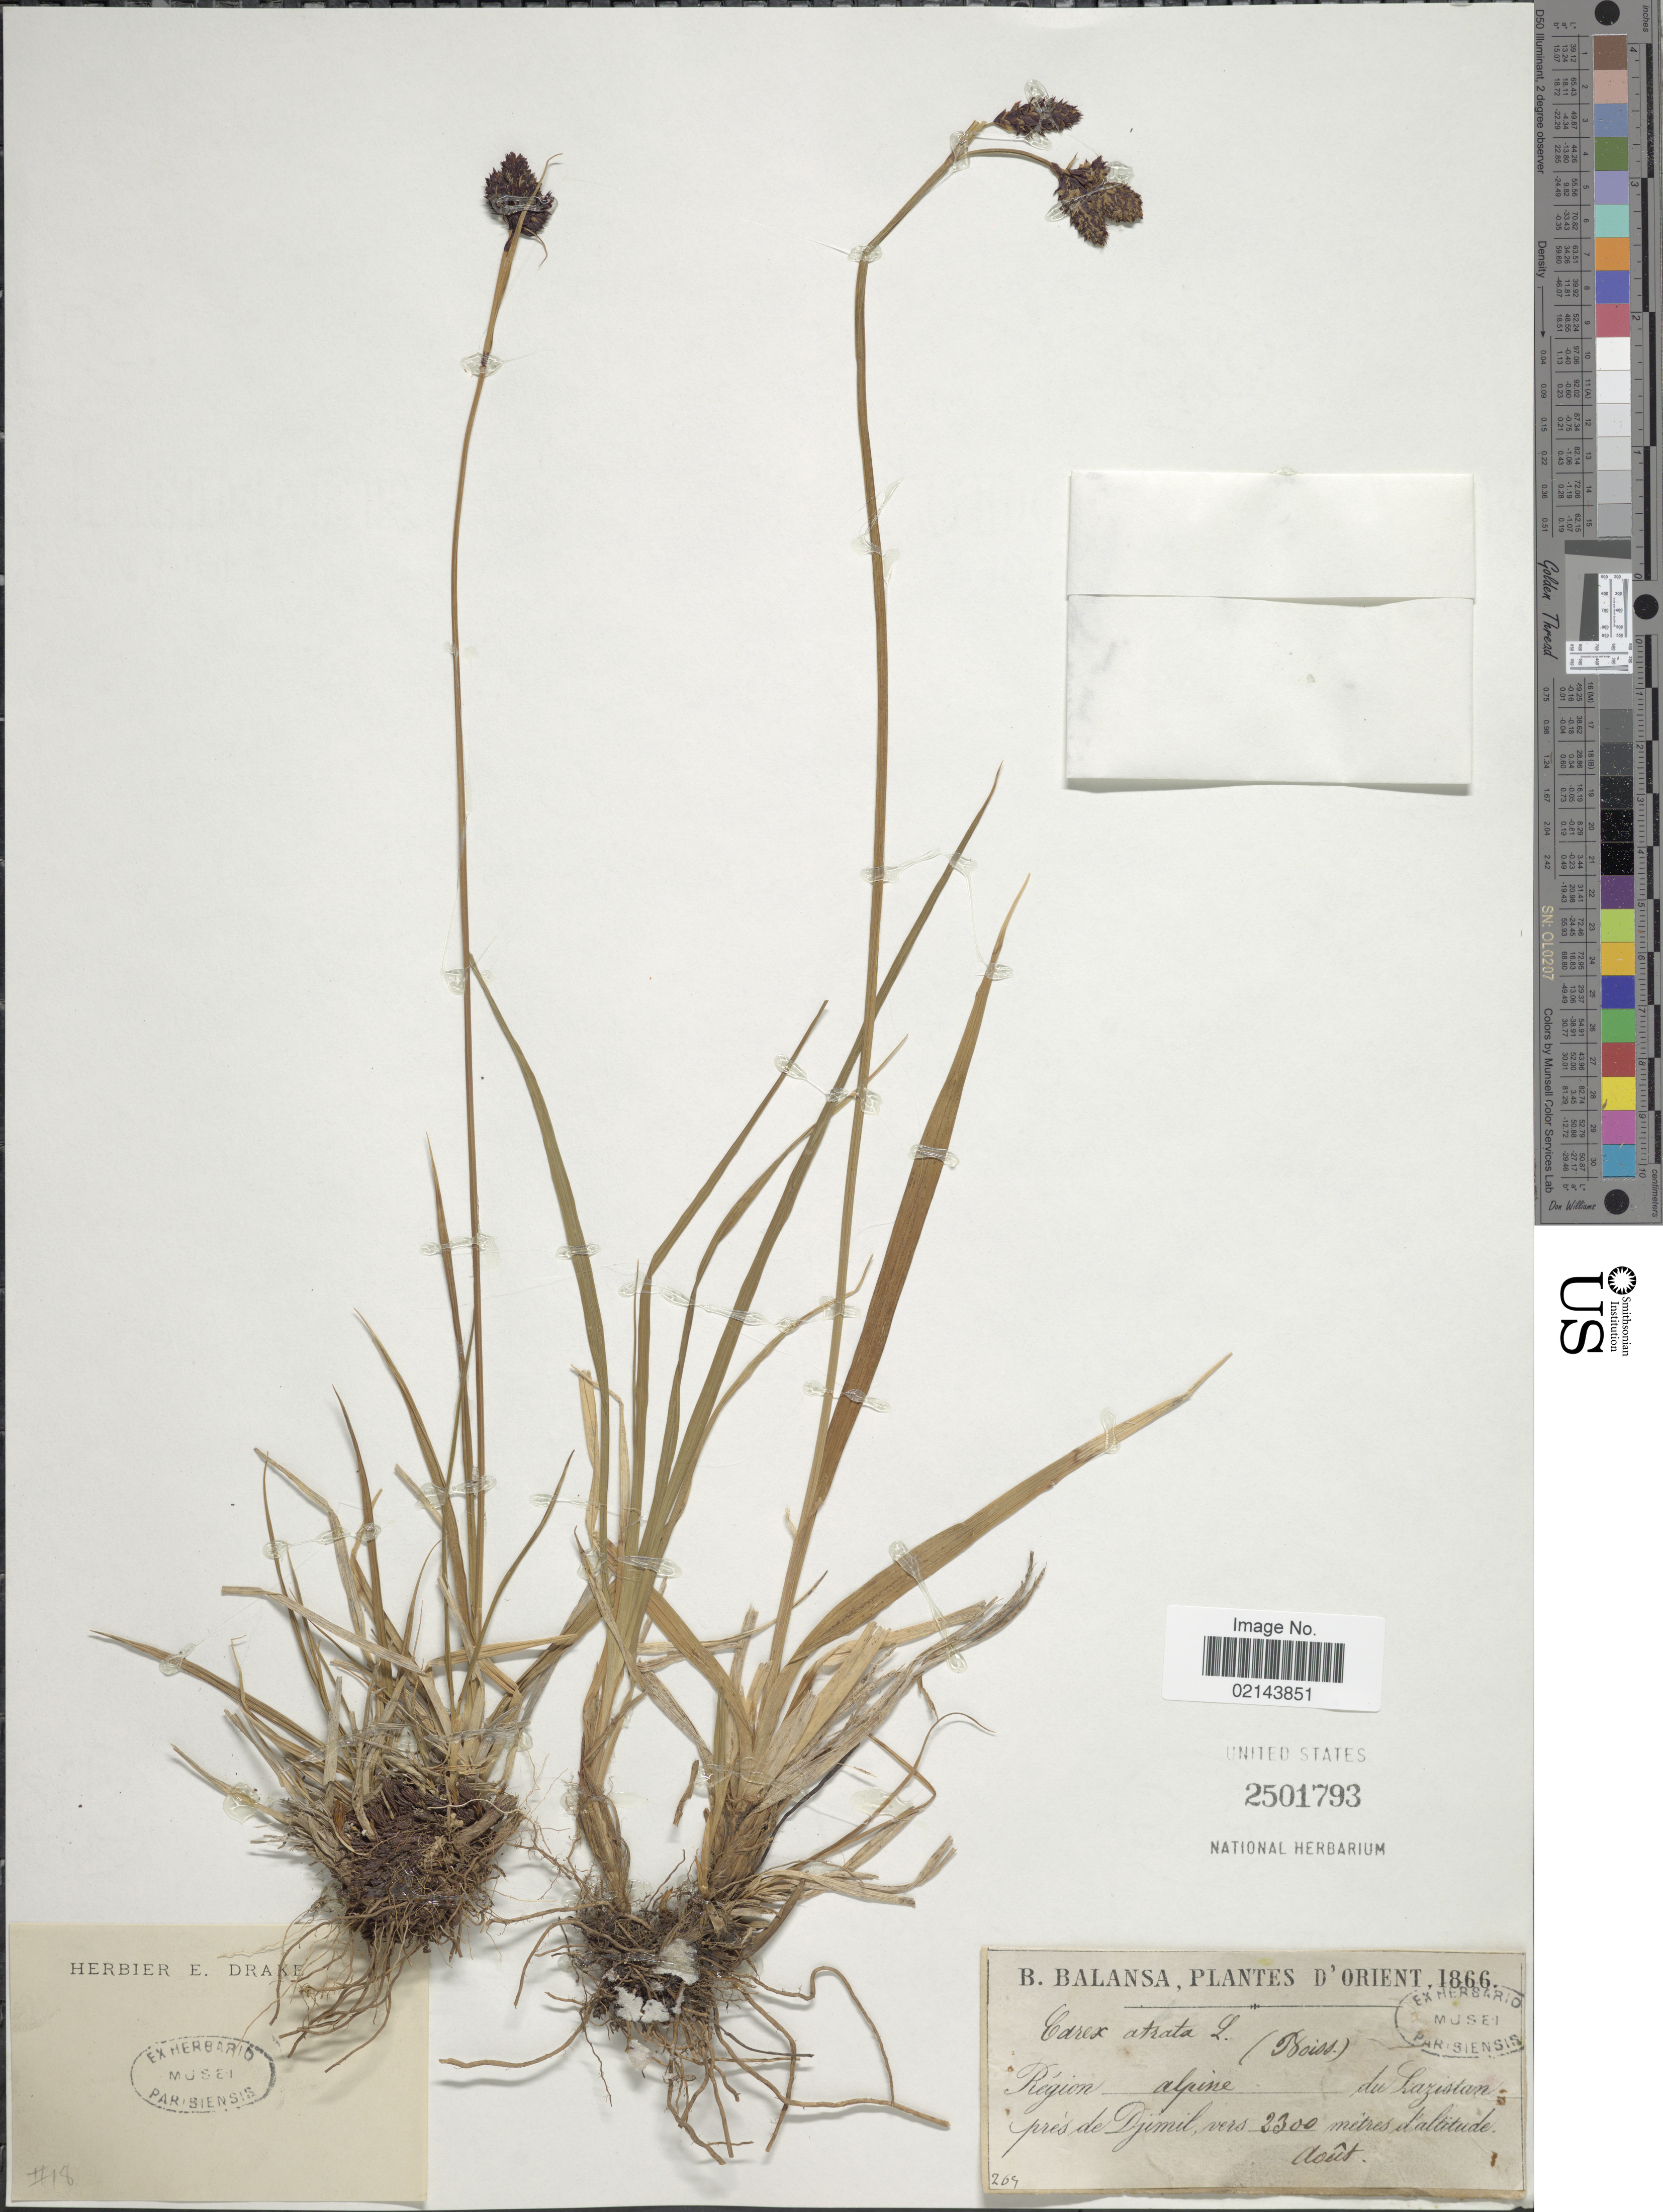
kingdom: Plantae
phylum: Tracheophyta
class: Liliopsida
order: Poales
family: Cyperaceae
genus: Carex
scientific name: Carex atrata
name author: L.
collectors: B. Balansa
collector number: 264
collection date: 1866-08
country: Turkey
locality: D'Orient. Région alpine du Lazistan près de Djimil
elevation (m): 2300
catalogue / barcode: US 2501793